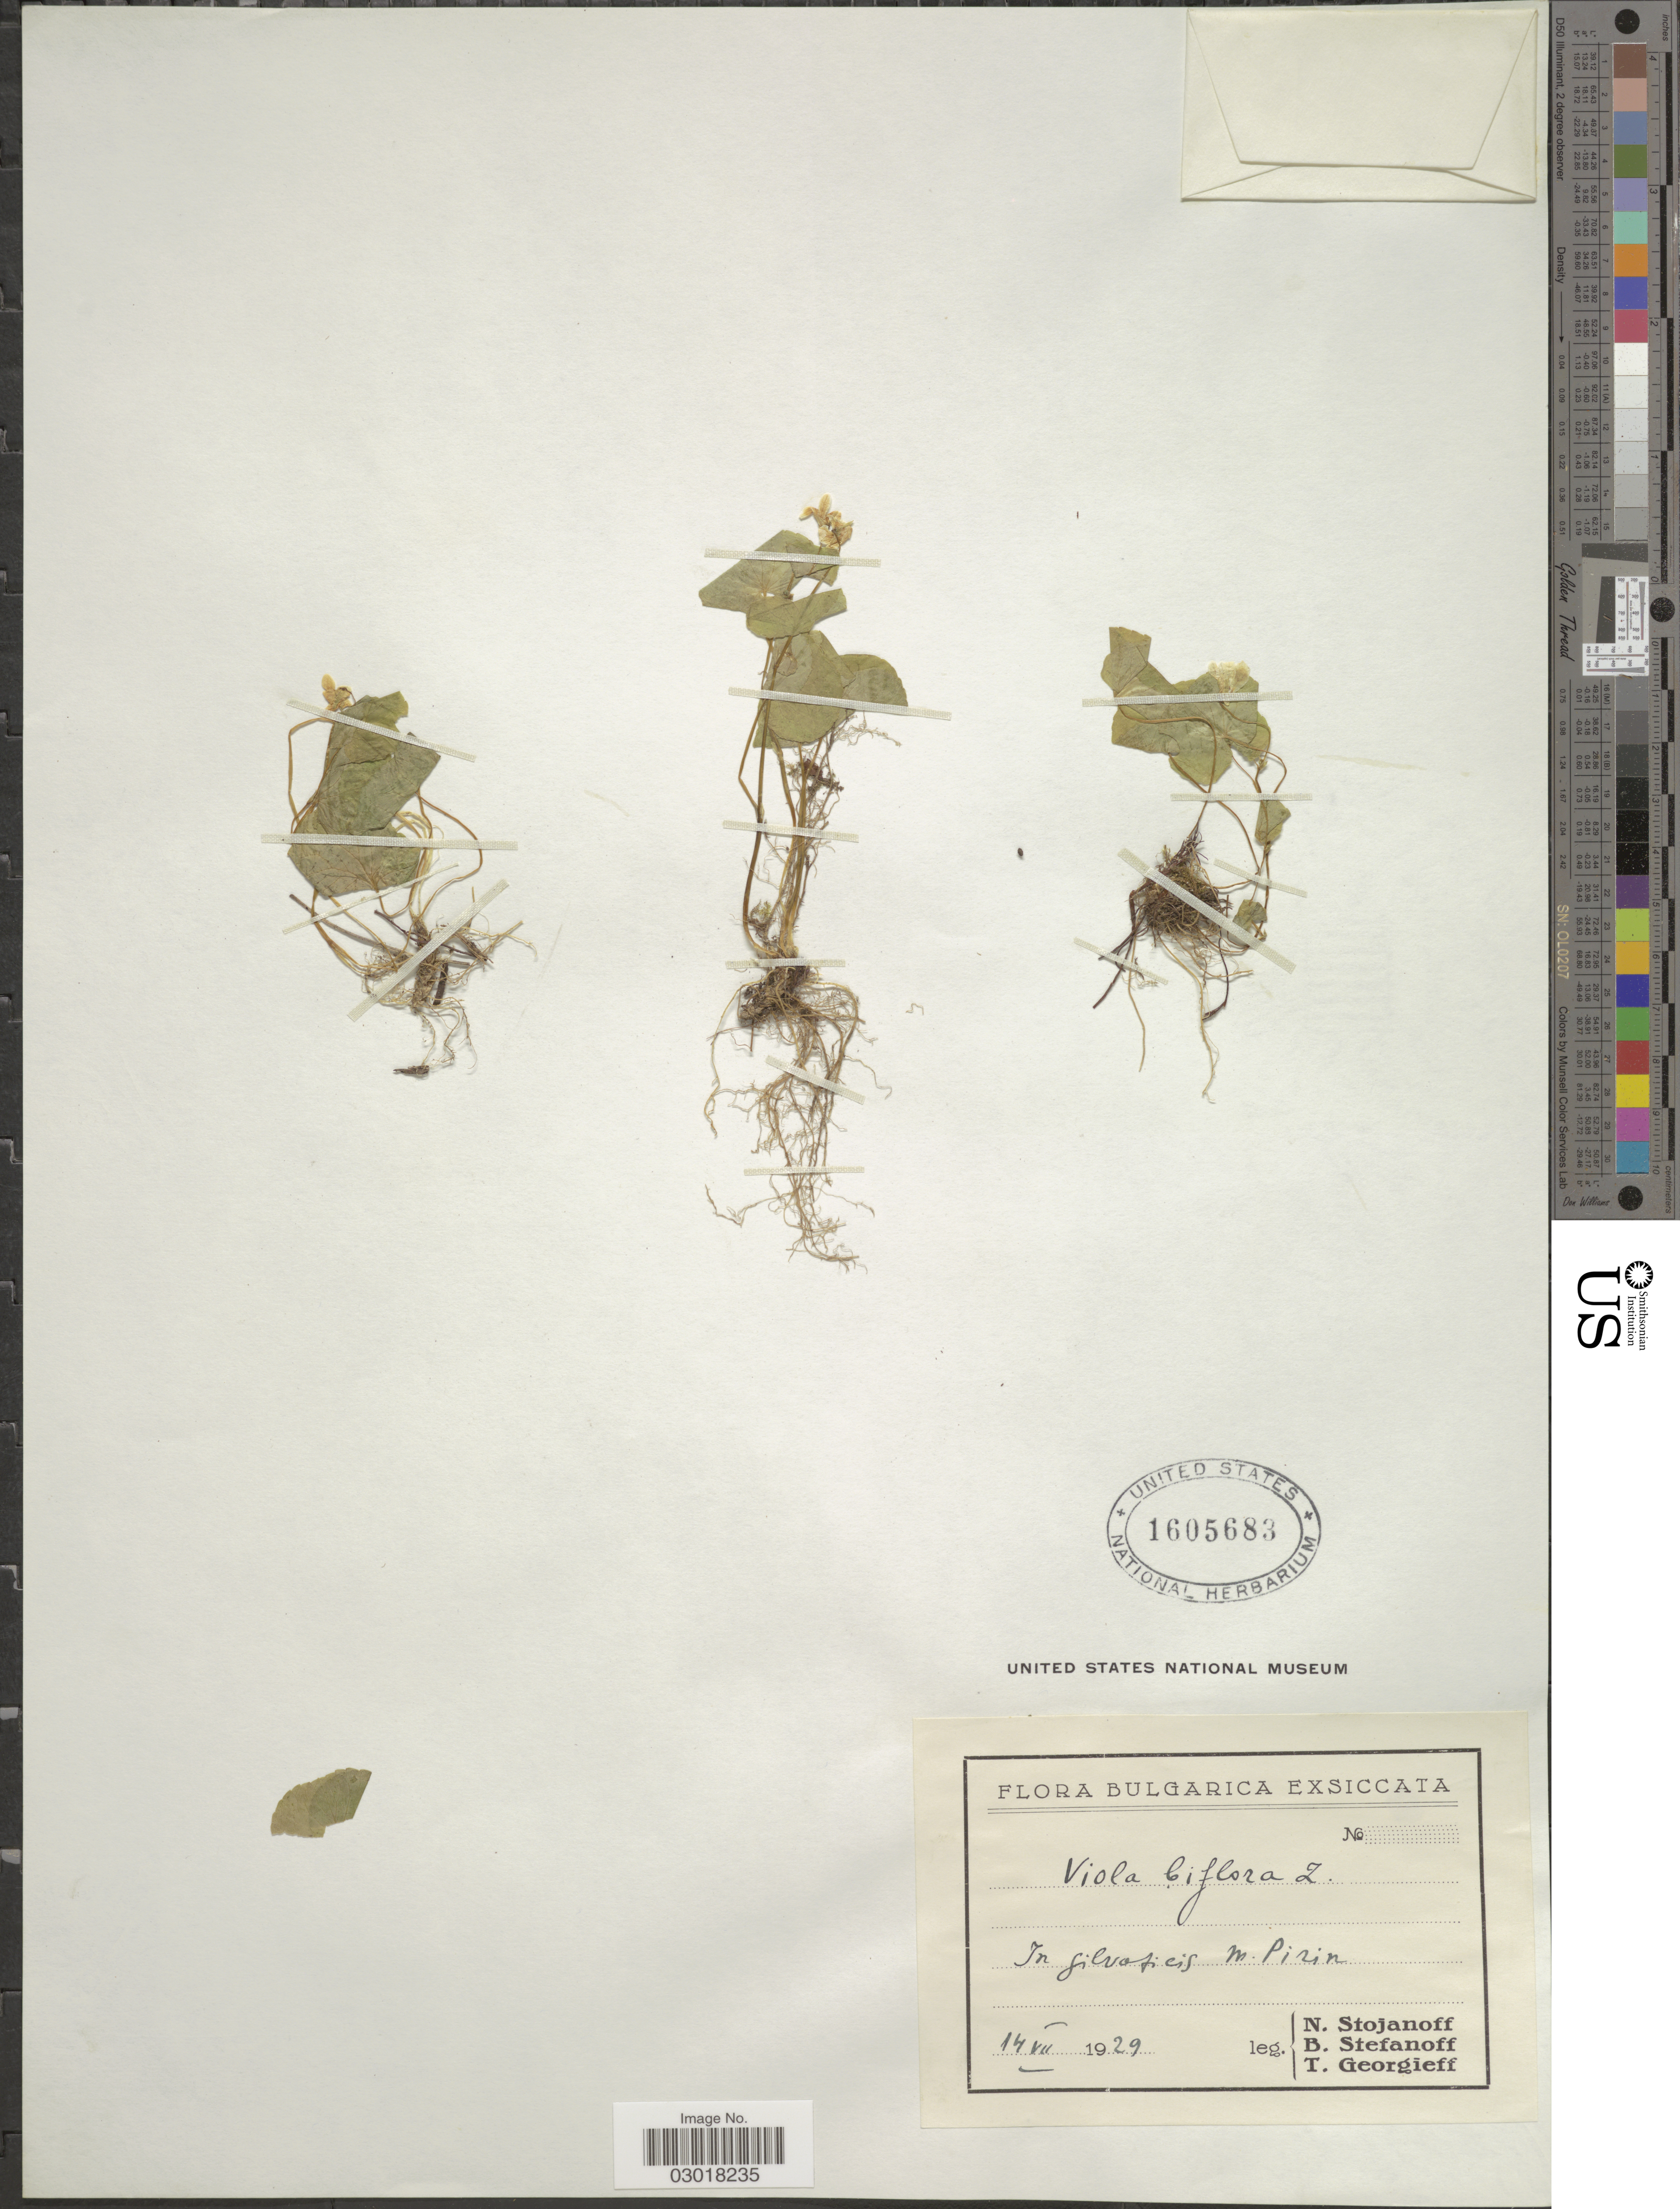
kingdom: Plantae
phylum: Tracheophyta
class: Magnoliopsida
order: Malpighiales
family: Violaceae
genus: Viola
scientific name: Viola biflora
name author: L.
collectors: N. Stojanoff, B. Stefanoff & T. Georgieff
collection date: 1929-07-14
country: Bulgaria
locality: In silvaticis m. Pirin.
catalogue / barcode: US 1605683